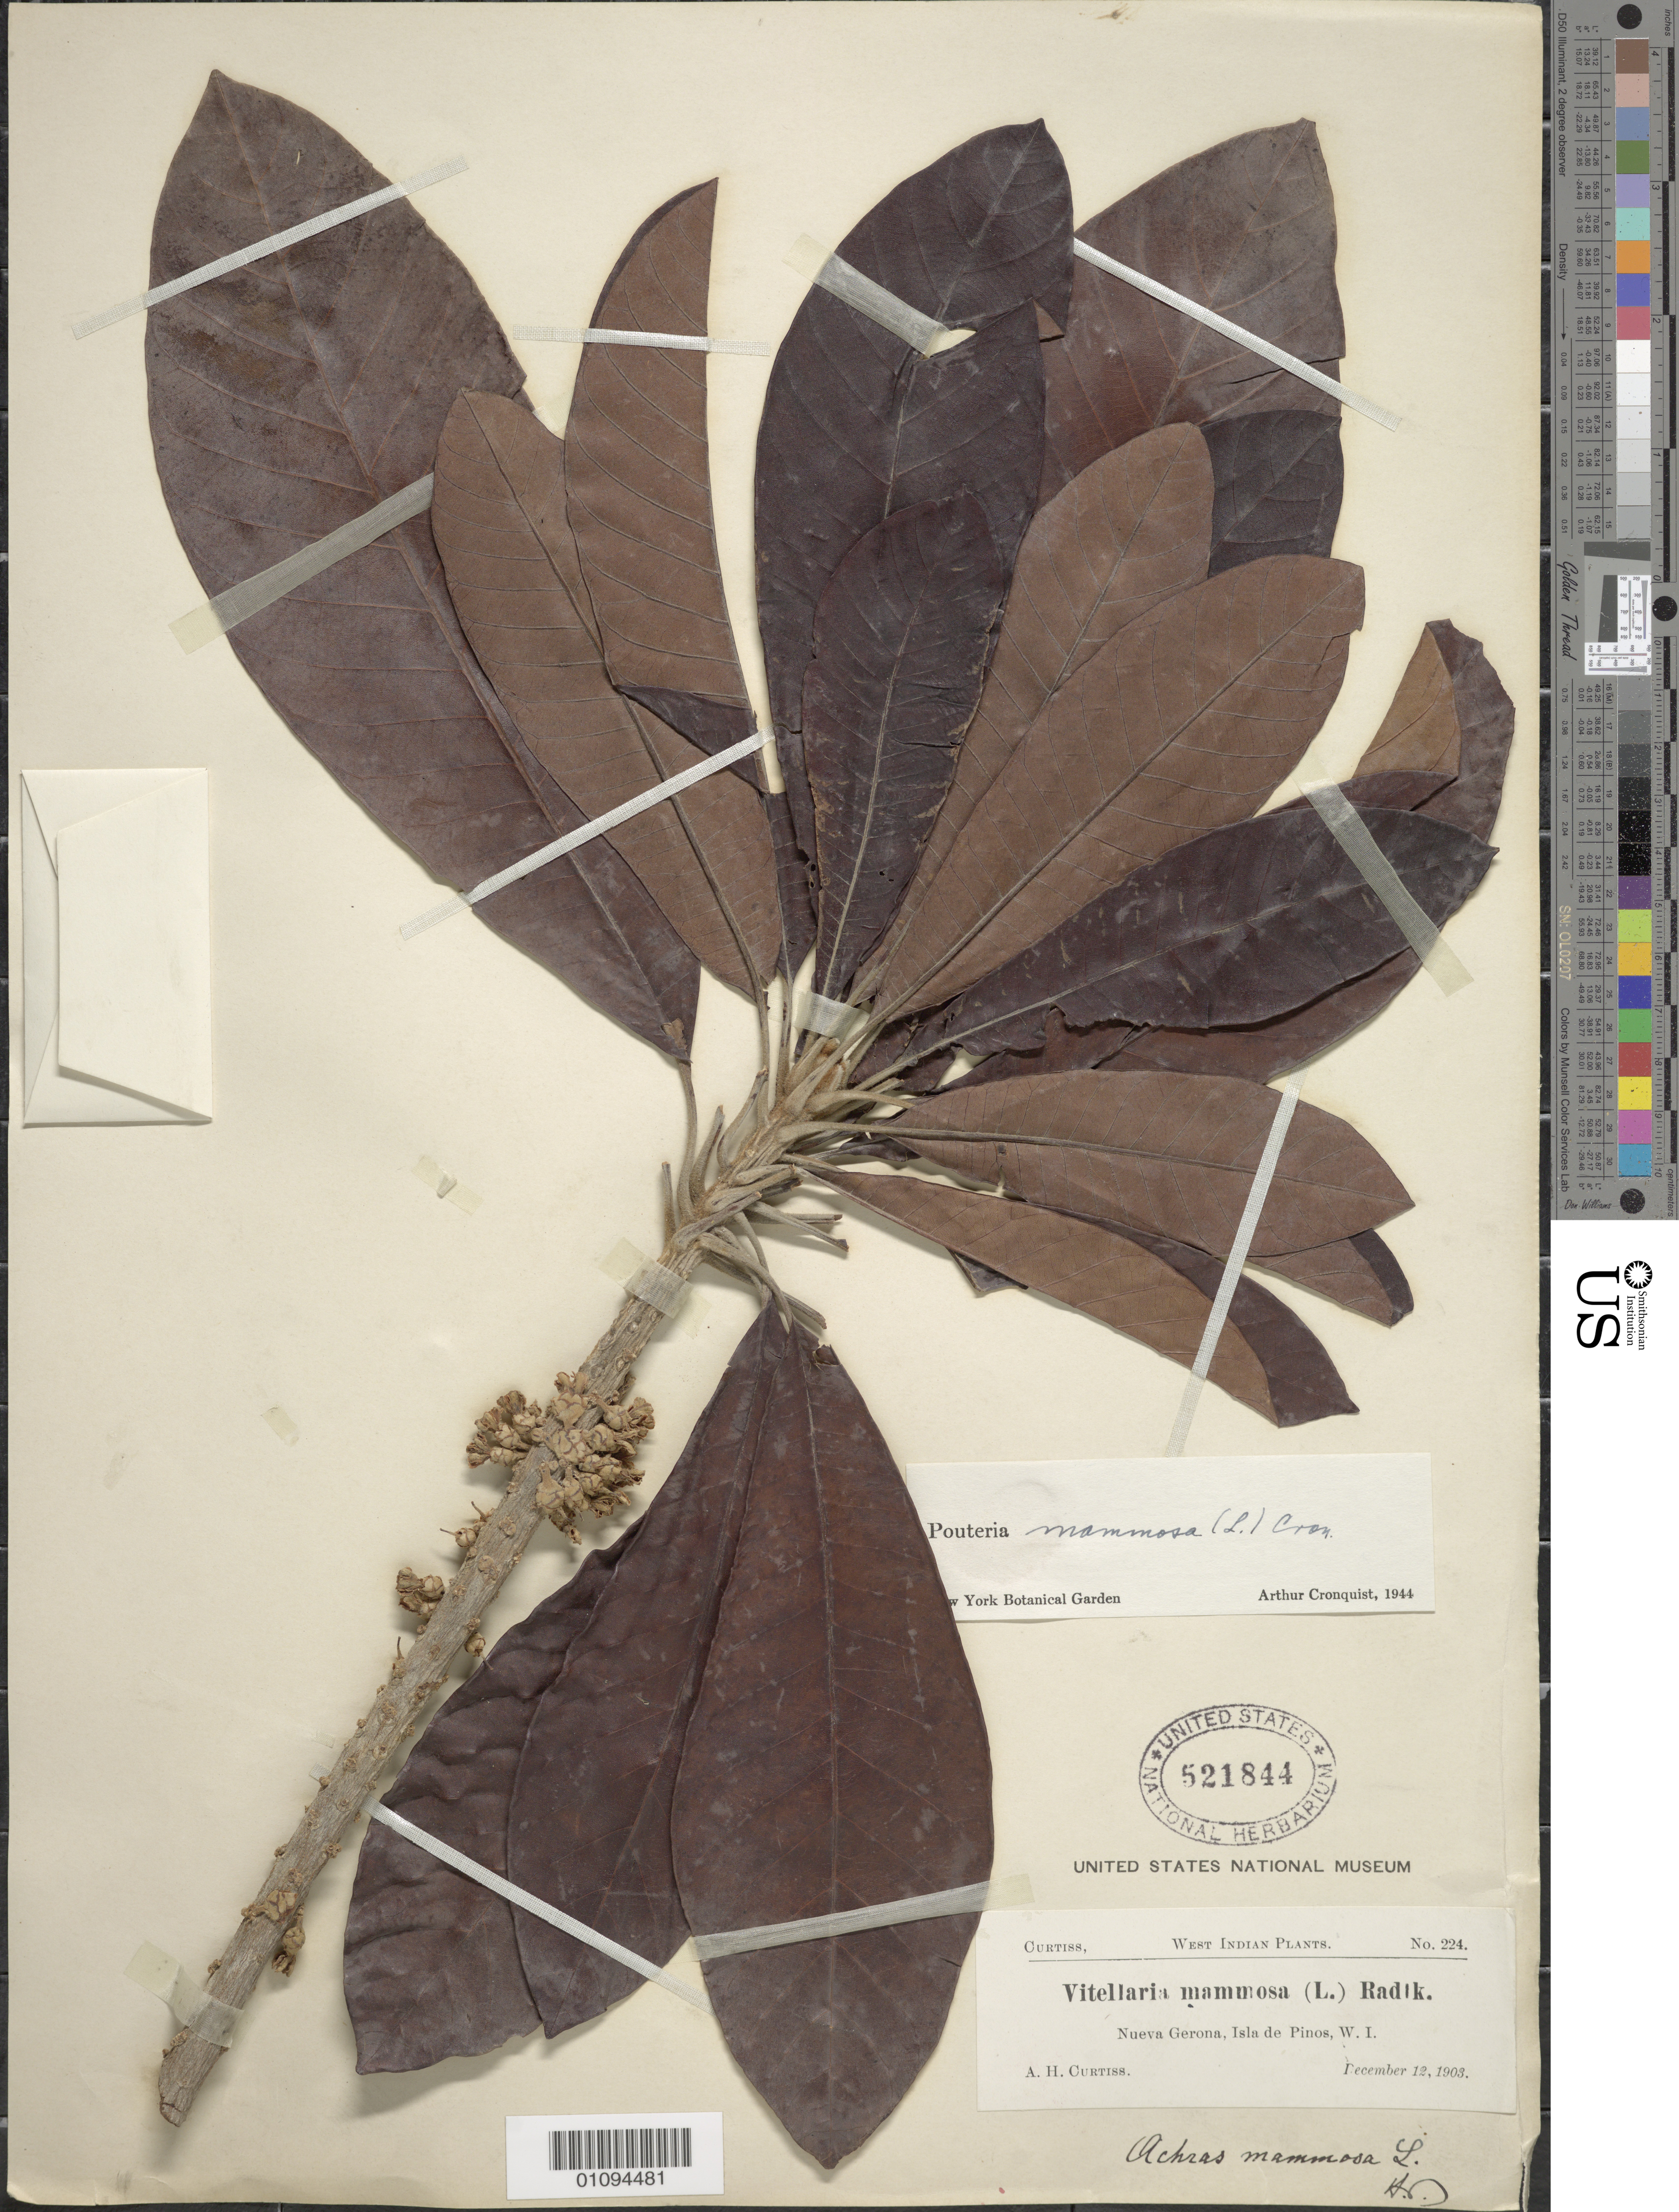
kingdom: Plantae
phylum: Tracheophyta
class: Magnoliopsida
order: Ericales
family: Sapotaceae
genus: Pouteria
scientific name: Pouteria mammosa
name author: (L.) Cronquist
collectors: A. H. Curtiss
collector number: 224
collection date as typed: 12 Dec 1903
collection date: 1903-12-12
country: Cuba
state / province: Isla de La Juventud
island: Isla de la Juventud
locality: Nueva Gerona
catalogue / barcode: US 521844